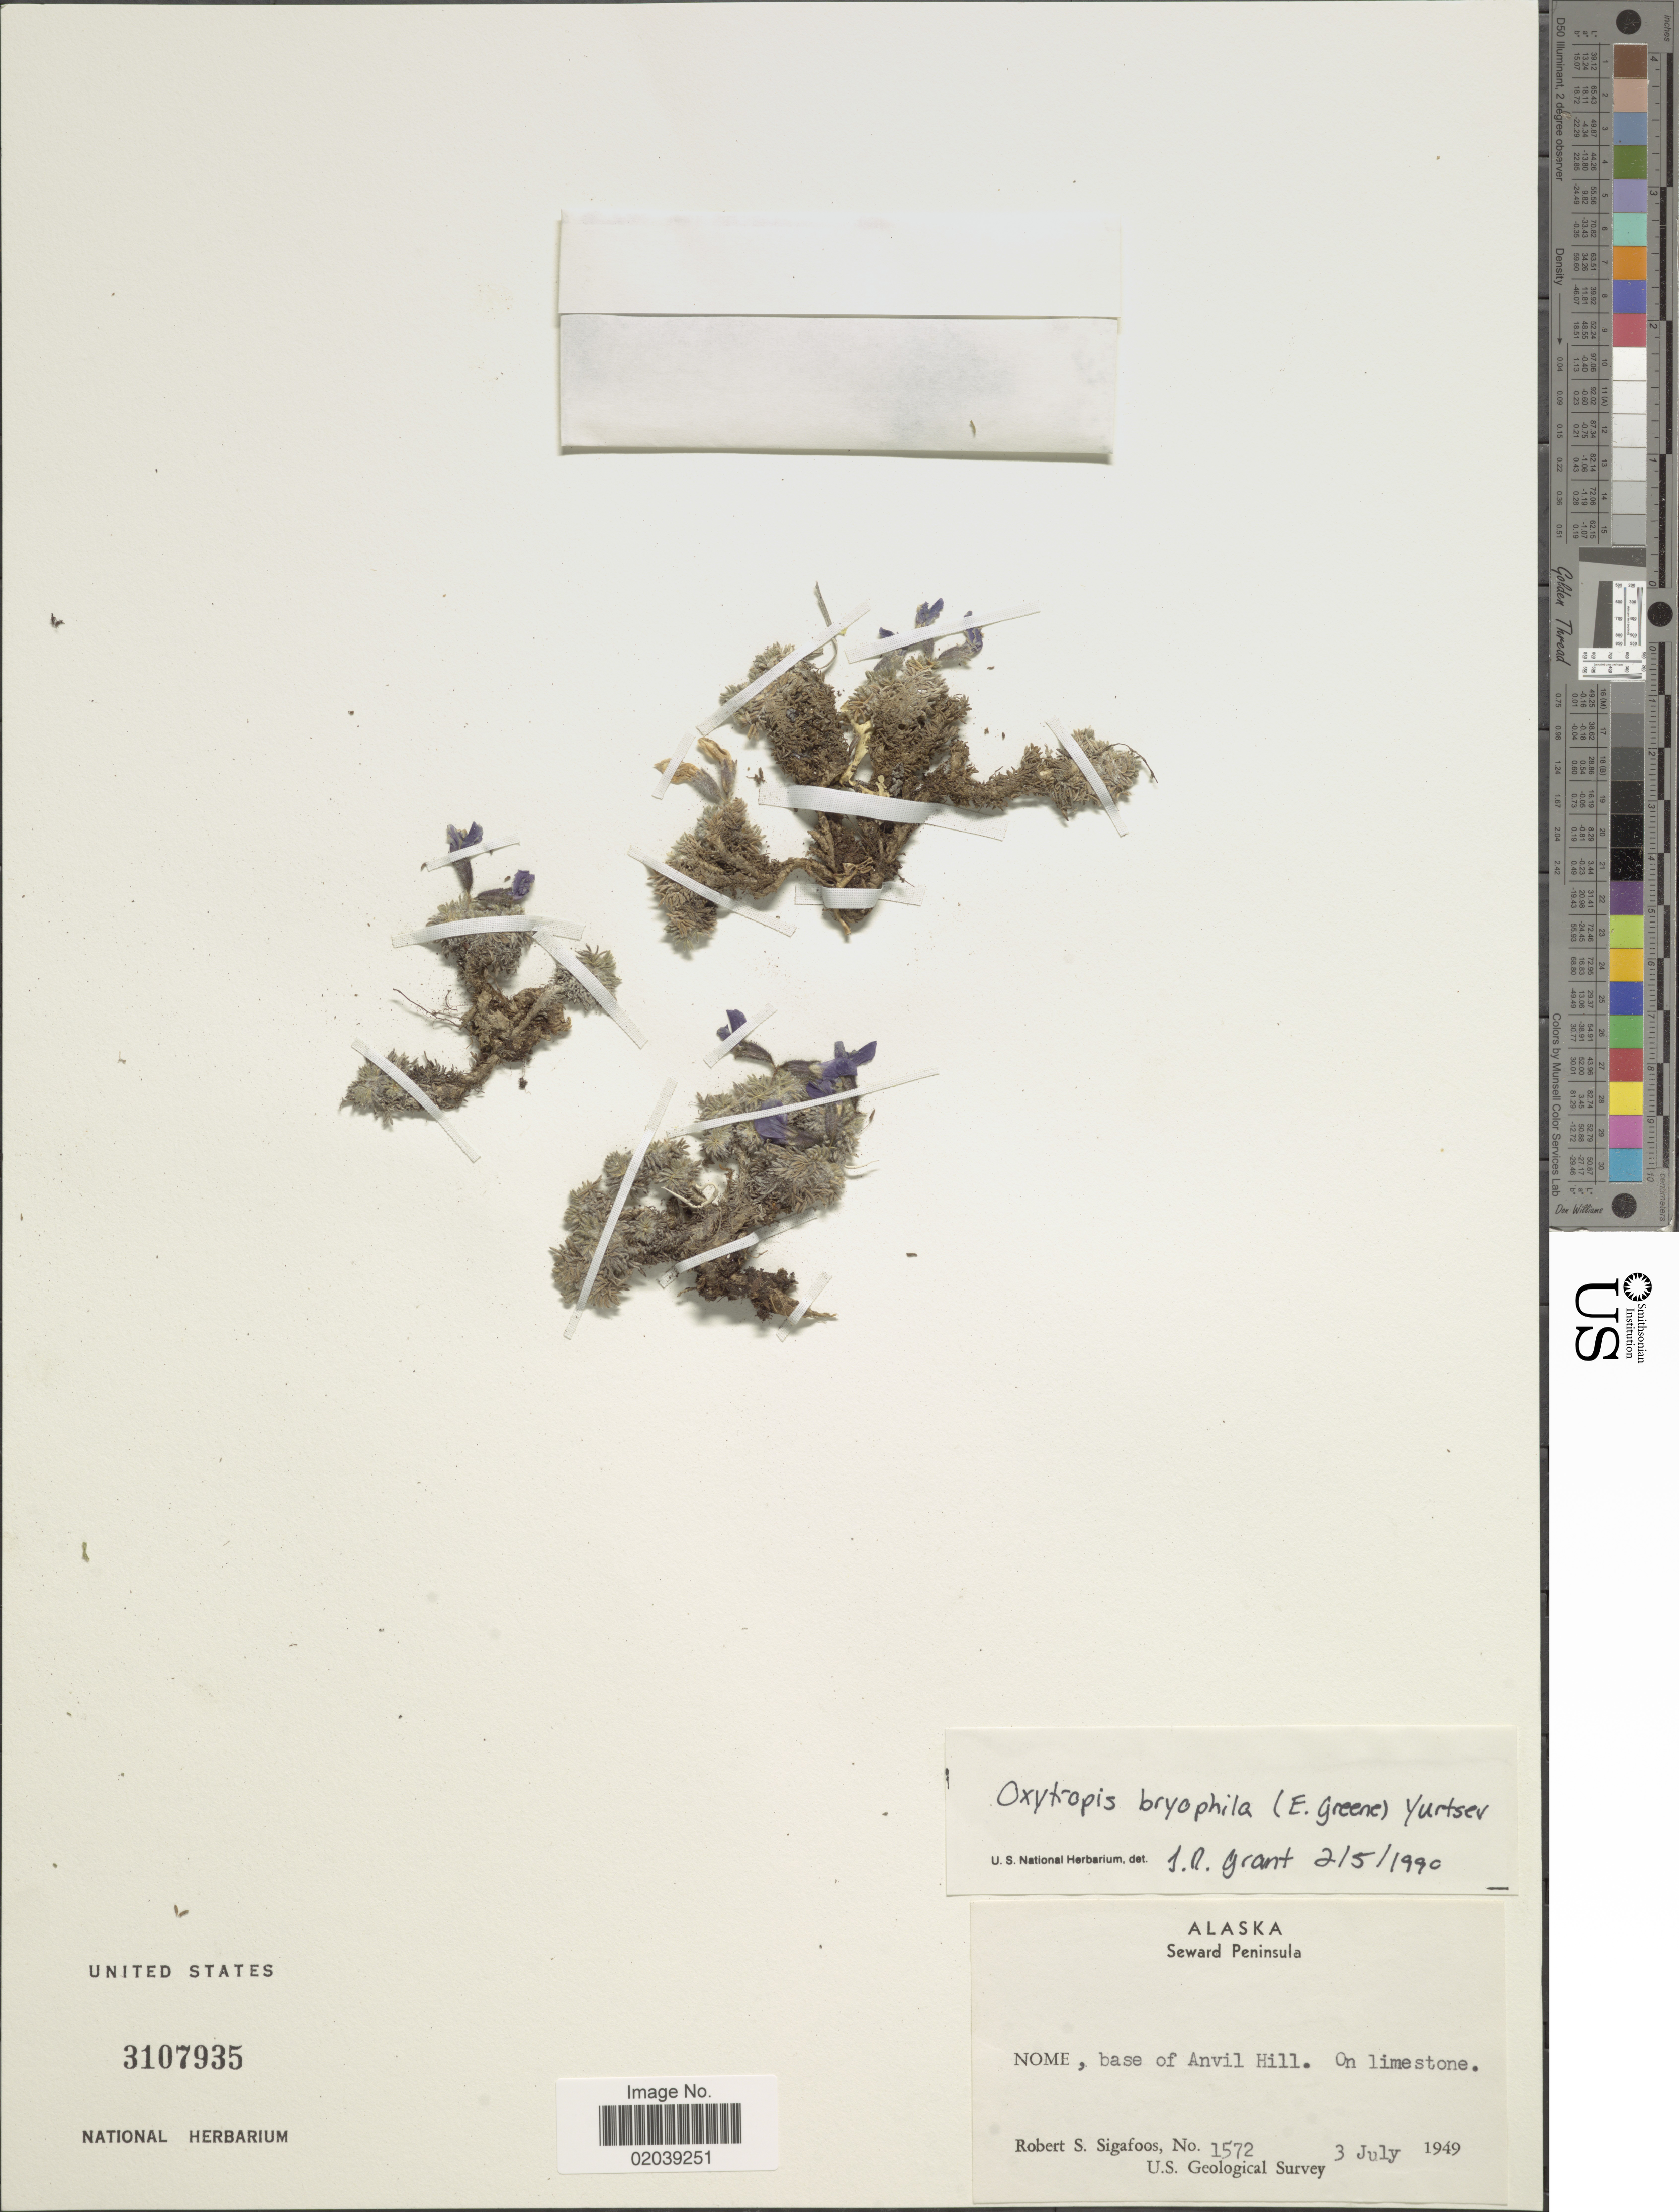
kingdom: Plantae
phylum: Tracheophyta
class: Magnoliopsida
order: Fabales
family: Fabaceae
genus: Oxytropis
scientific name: Oxytropis bryophila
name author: (Greene) Jurtzev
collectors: R. Sigafoos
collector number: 1572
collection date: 1949-07-03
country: United States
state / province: Alaska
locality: Seward Peninsula. Nome, base of Anvil Hill. On limestone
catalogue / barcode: US 3107935